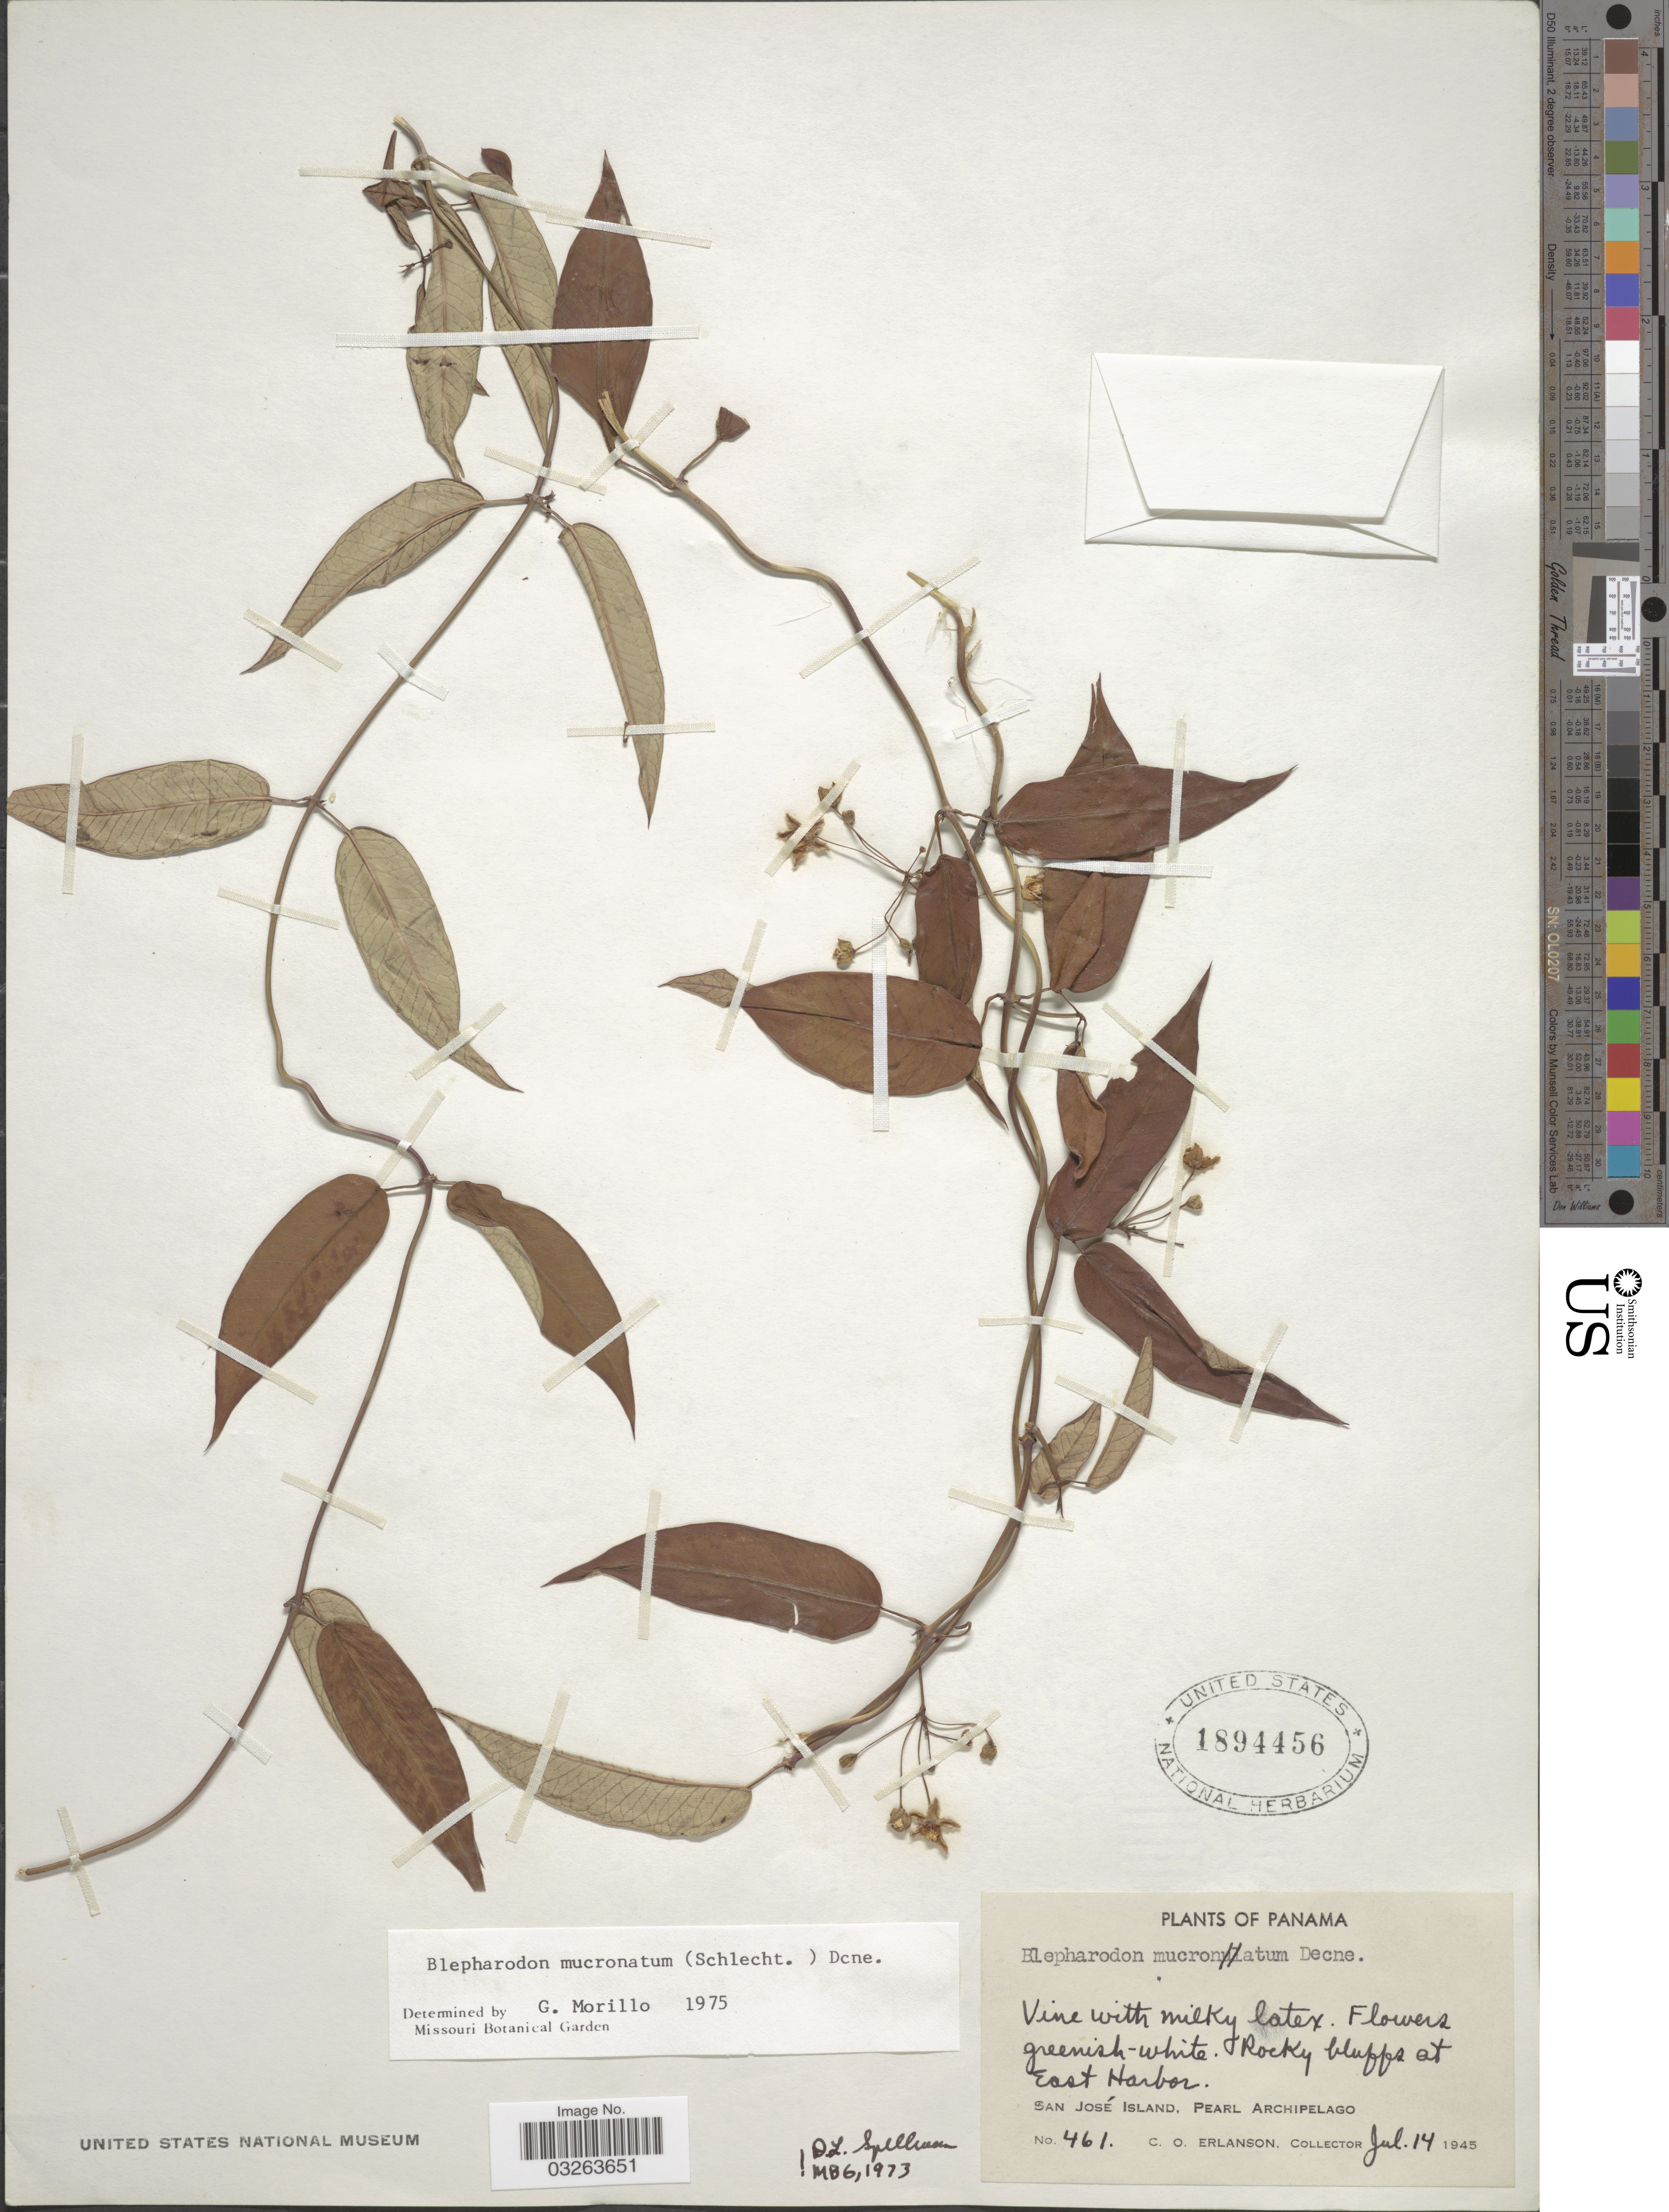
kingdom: Plantae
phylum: Tracheophyta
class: Magnoliopsida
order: Gentianales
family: Apocynaceae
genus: Blepharodon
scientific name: Blepharodon mucronatum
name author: (Schltdl.) Decne.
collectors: C. O. Erlanson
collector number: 461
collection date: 1945-07-14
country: Panama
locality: East Harbor. San José Island, Pearl Archipelago.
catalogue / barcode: US 1894456